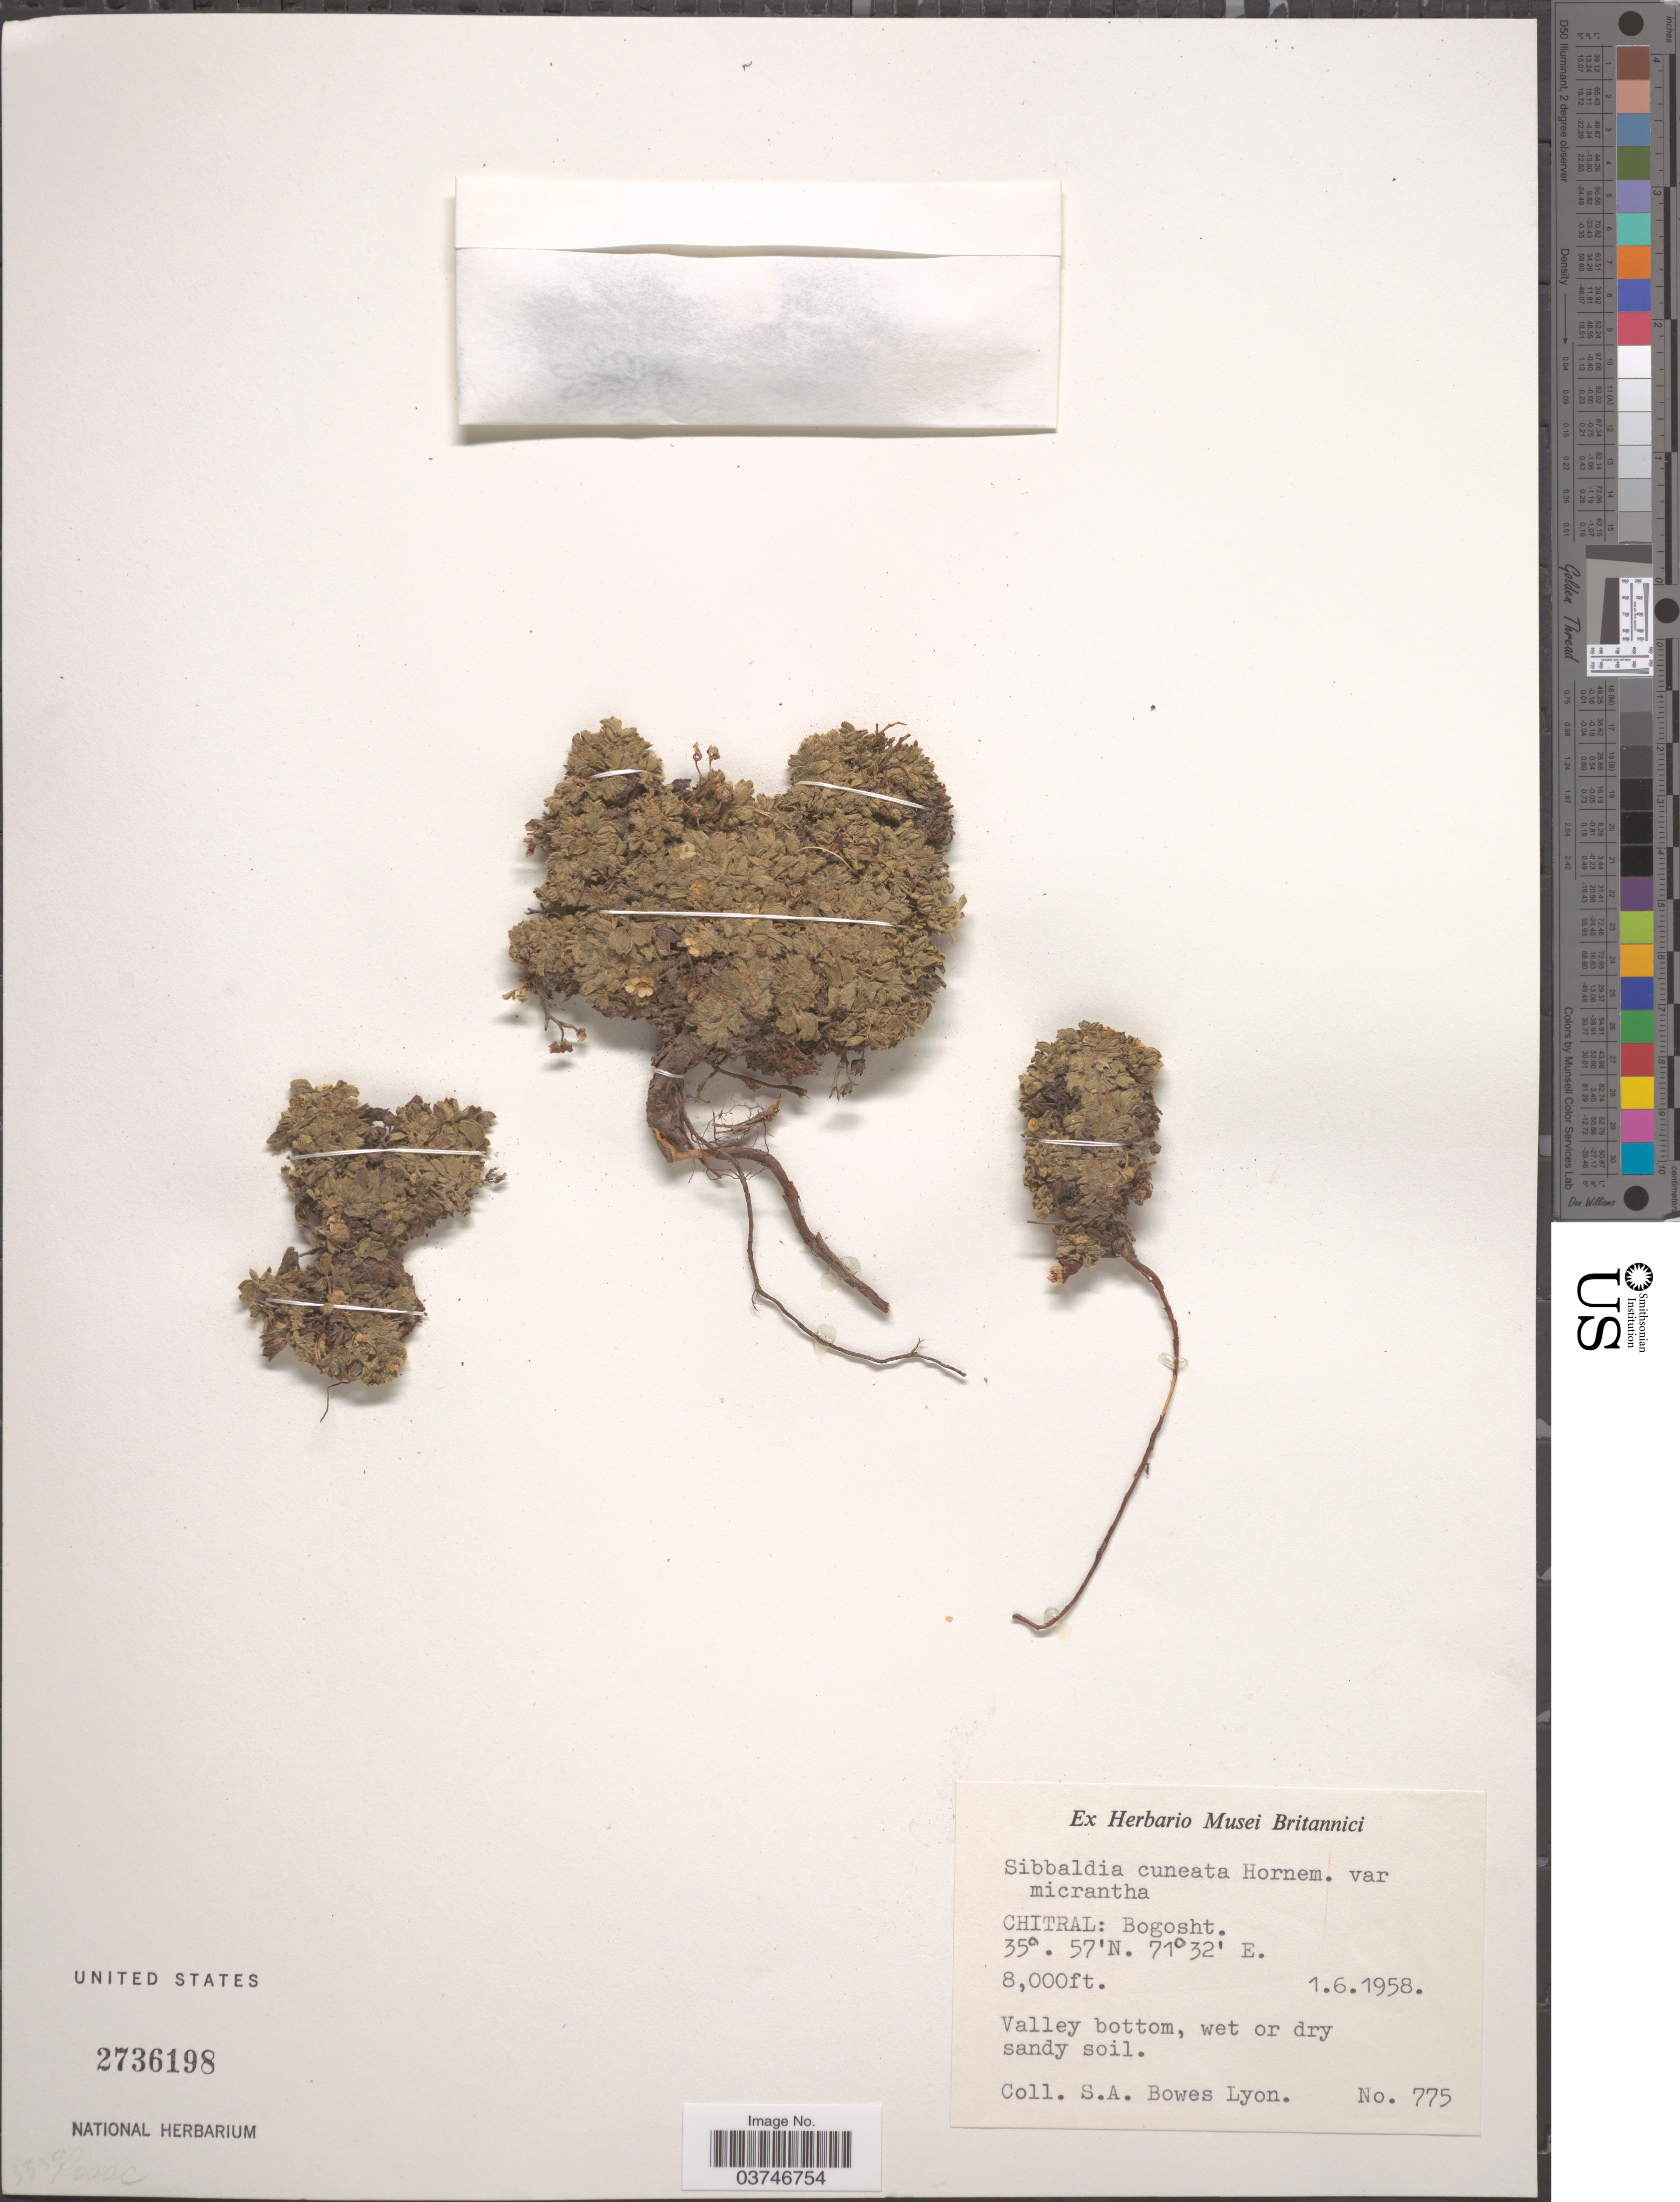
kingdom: Plantae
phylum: Tracheophyta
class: Magnoliopsida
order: Rosales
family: Rosaceae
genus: Sibbaldia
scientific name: Sibbaldia cuneata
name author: Hornem. ex Kuntze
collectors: S. Bowes Lyon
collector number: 775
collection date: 1958-06-01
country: Pakistan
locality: Chitral: Bogosht.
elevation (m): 2438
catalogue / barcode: US 2736198